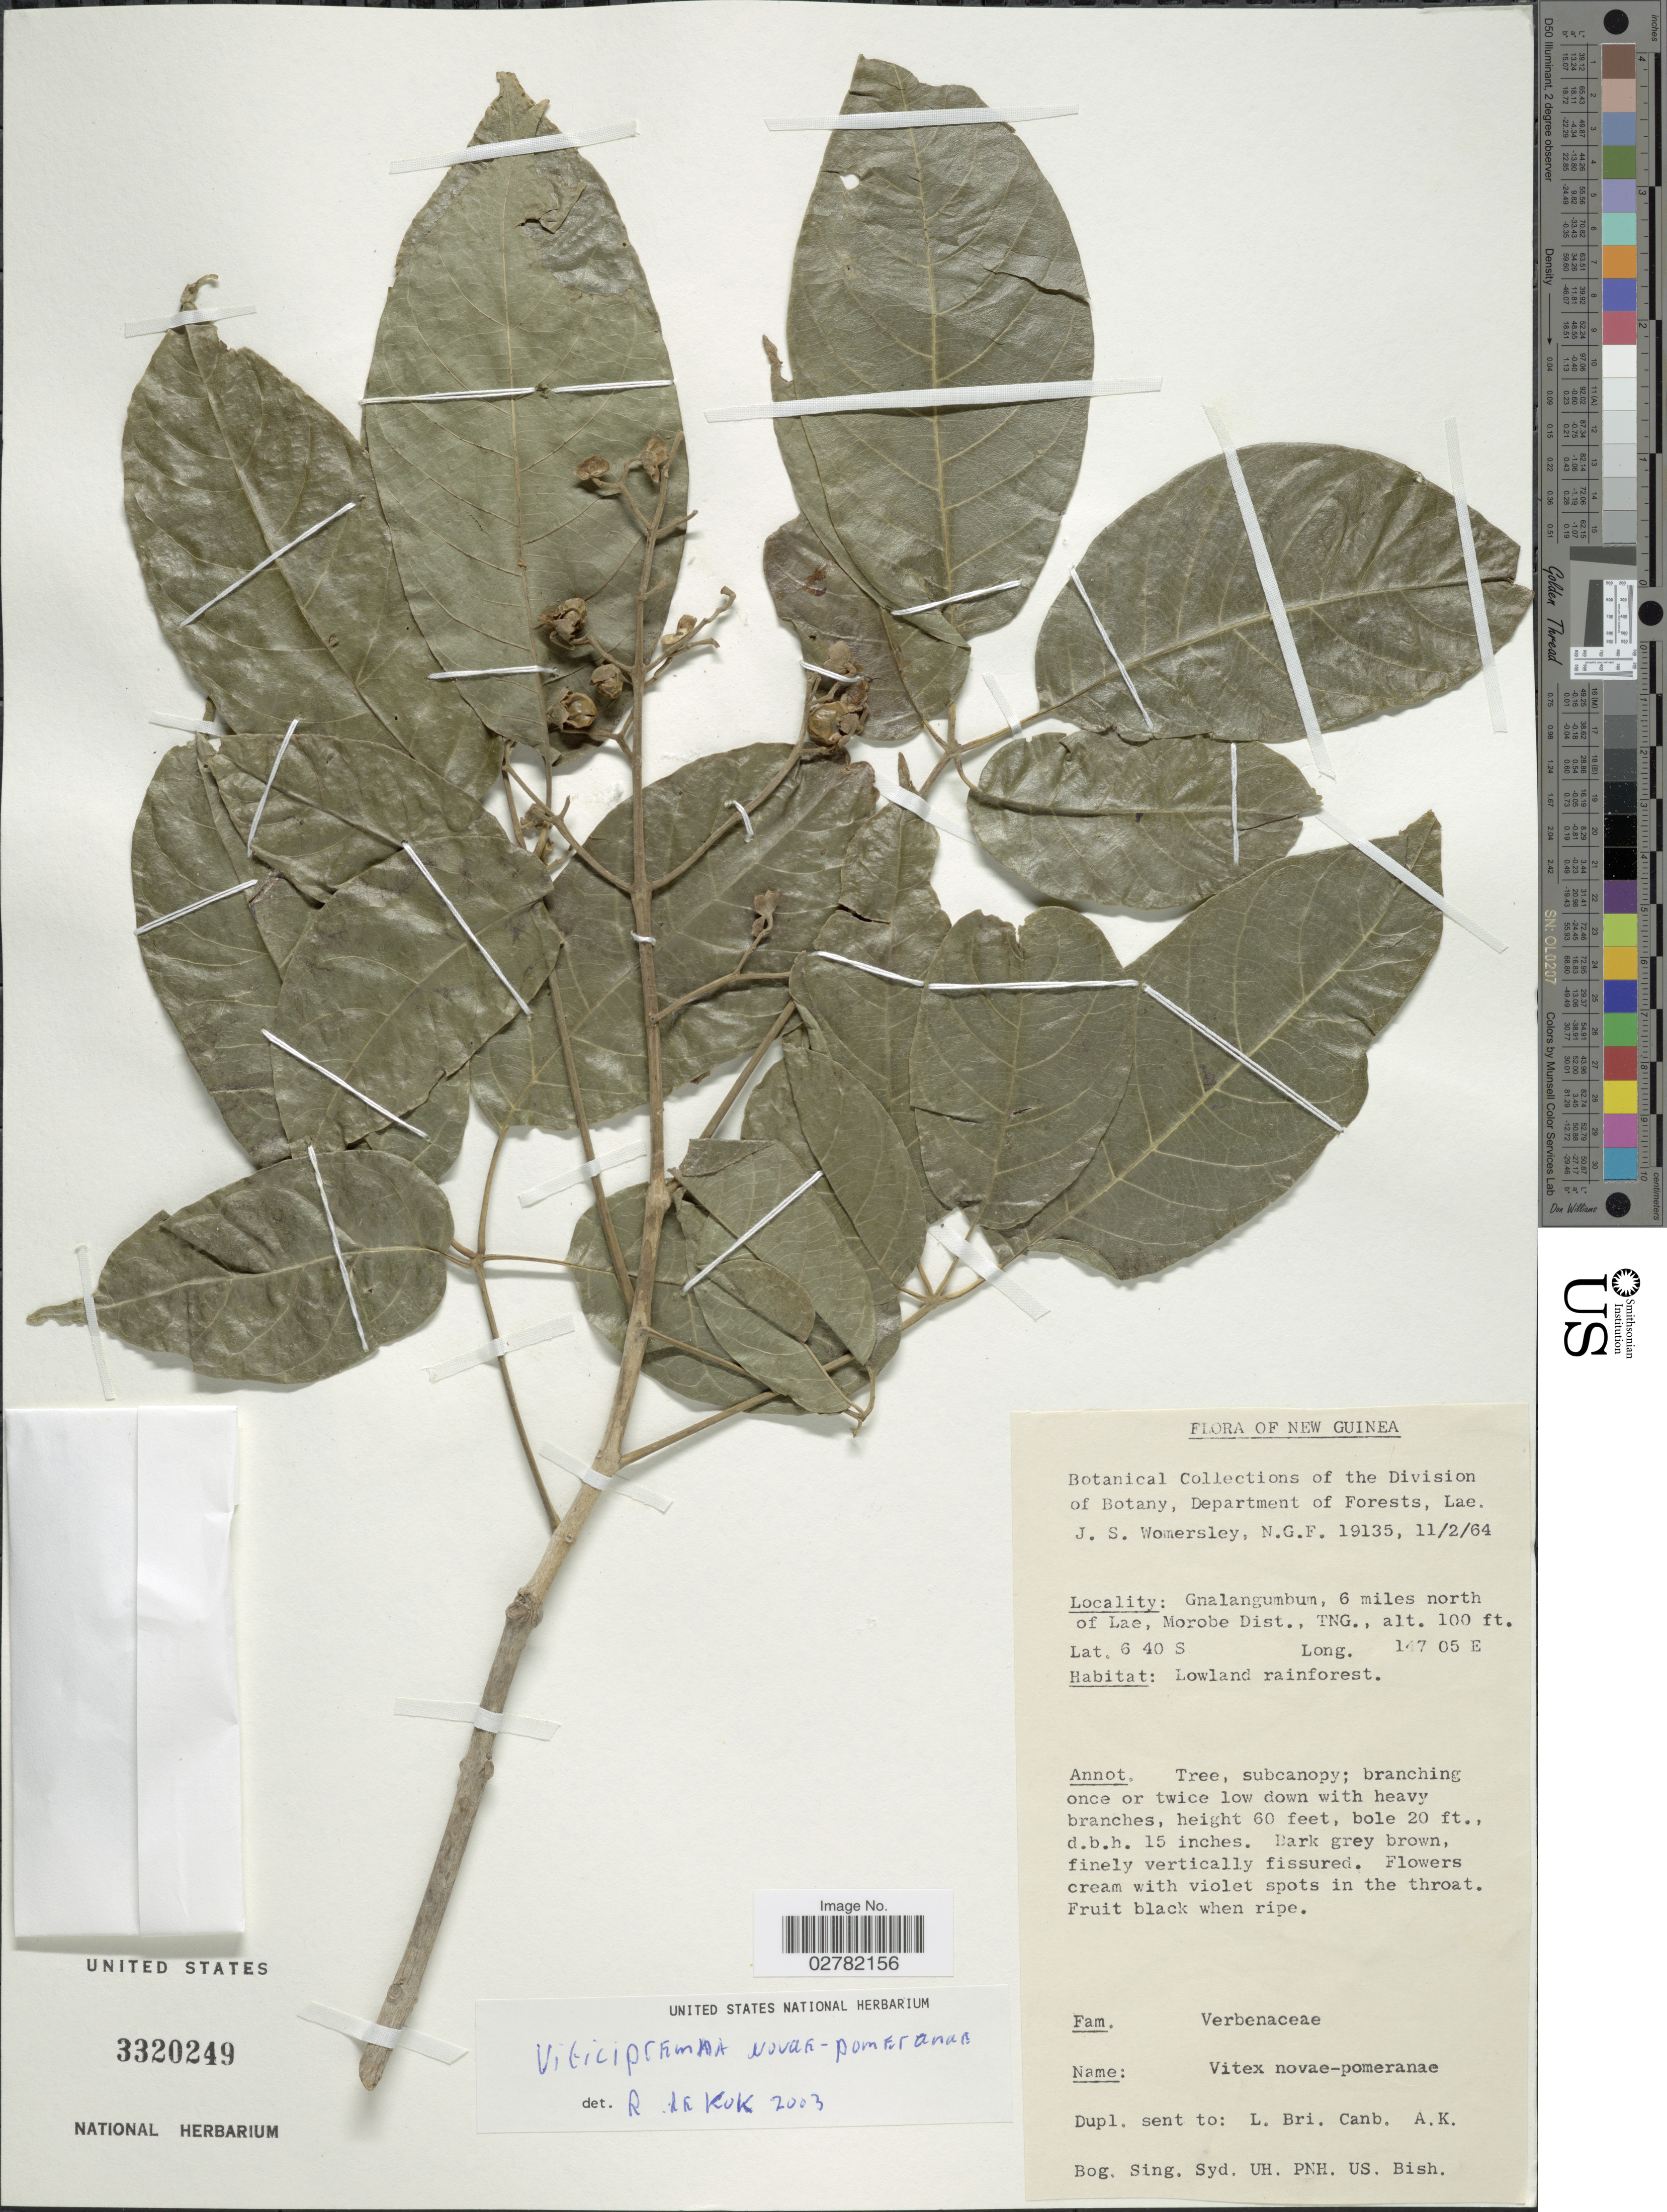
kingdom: Plantae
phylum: Tracheophyta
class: Magnoliopsida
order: Lamiales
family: Lamiaceae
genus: Viticipremna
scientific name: Viticipremna novae-pommeraniae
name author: (Warb.) H.J. Lam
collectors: J. S. Womersley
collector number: NGF19135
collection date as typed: Transcribed d/m/y: 11/2/64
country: Papua New Guinea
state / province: Morobe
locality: New Guinea. Gnalangumbum, 6 miles north of Lae, Morobe Dist., TNG.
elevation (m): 30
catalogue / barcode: US 3320249